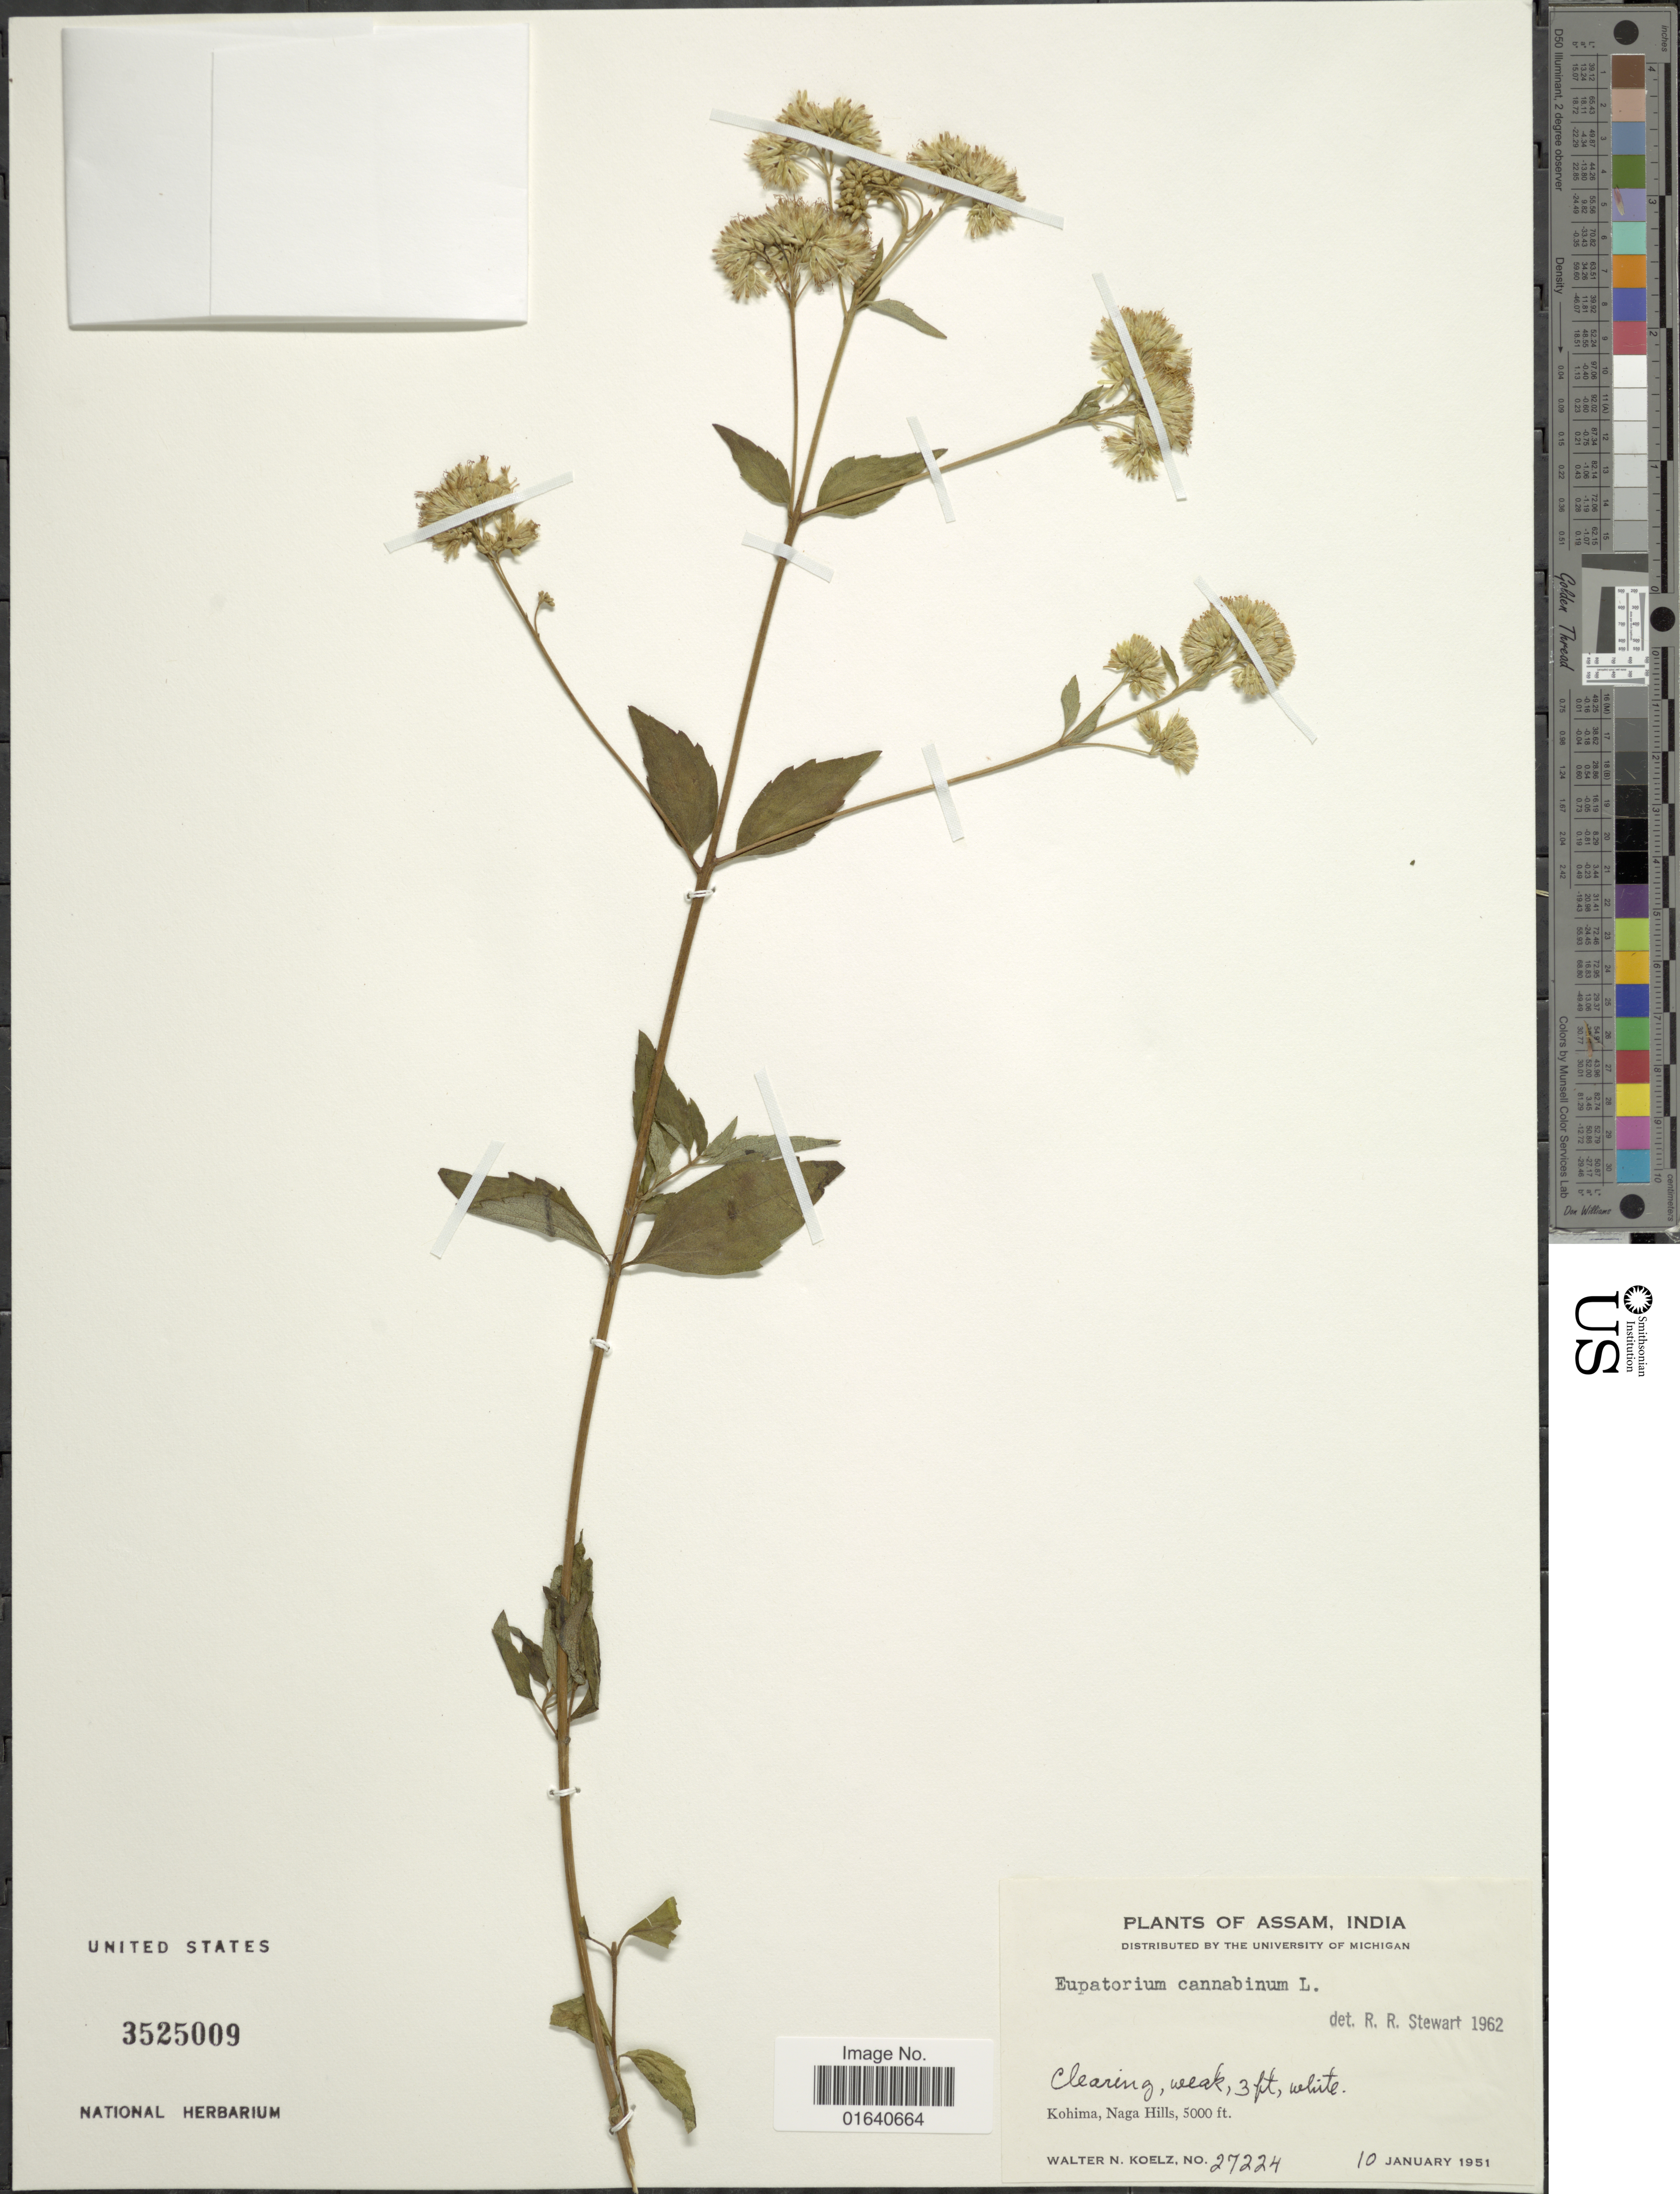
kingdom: Plantae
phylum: Tracheophyta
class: Magnoliopsida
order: Asterales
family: Asteraceae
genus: Eupatorium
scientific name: Eupatorium cannabinum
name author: L.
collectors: W. N. Koelz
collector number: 27224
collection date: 1951-01-10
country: India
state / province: Nagaland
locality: Kohima, Naga Hills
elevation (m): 1524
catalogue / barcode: US 3525009